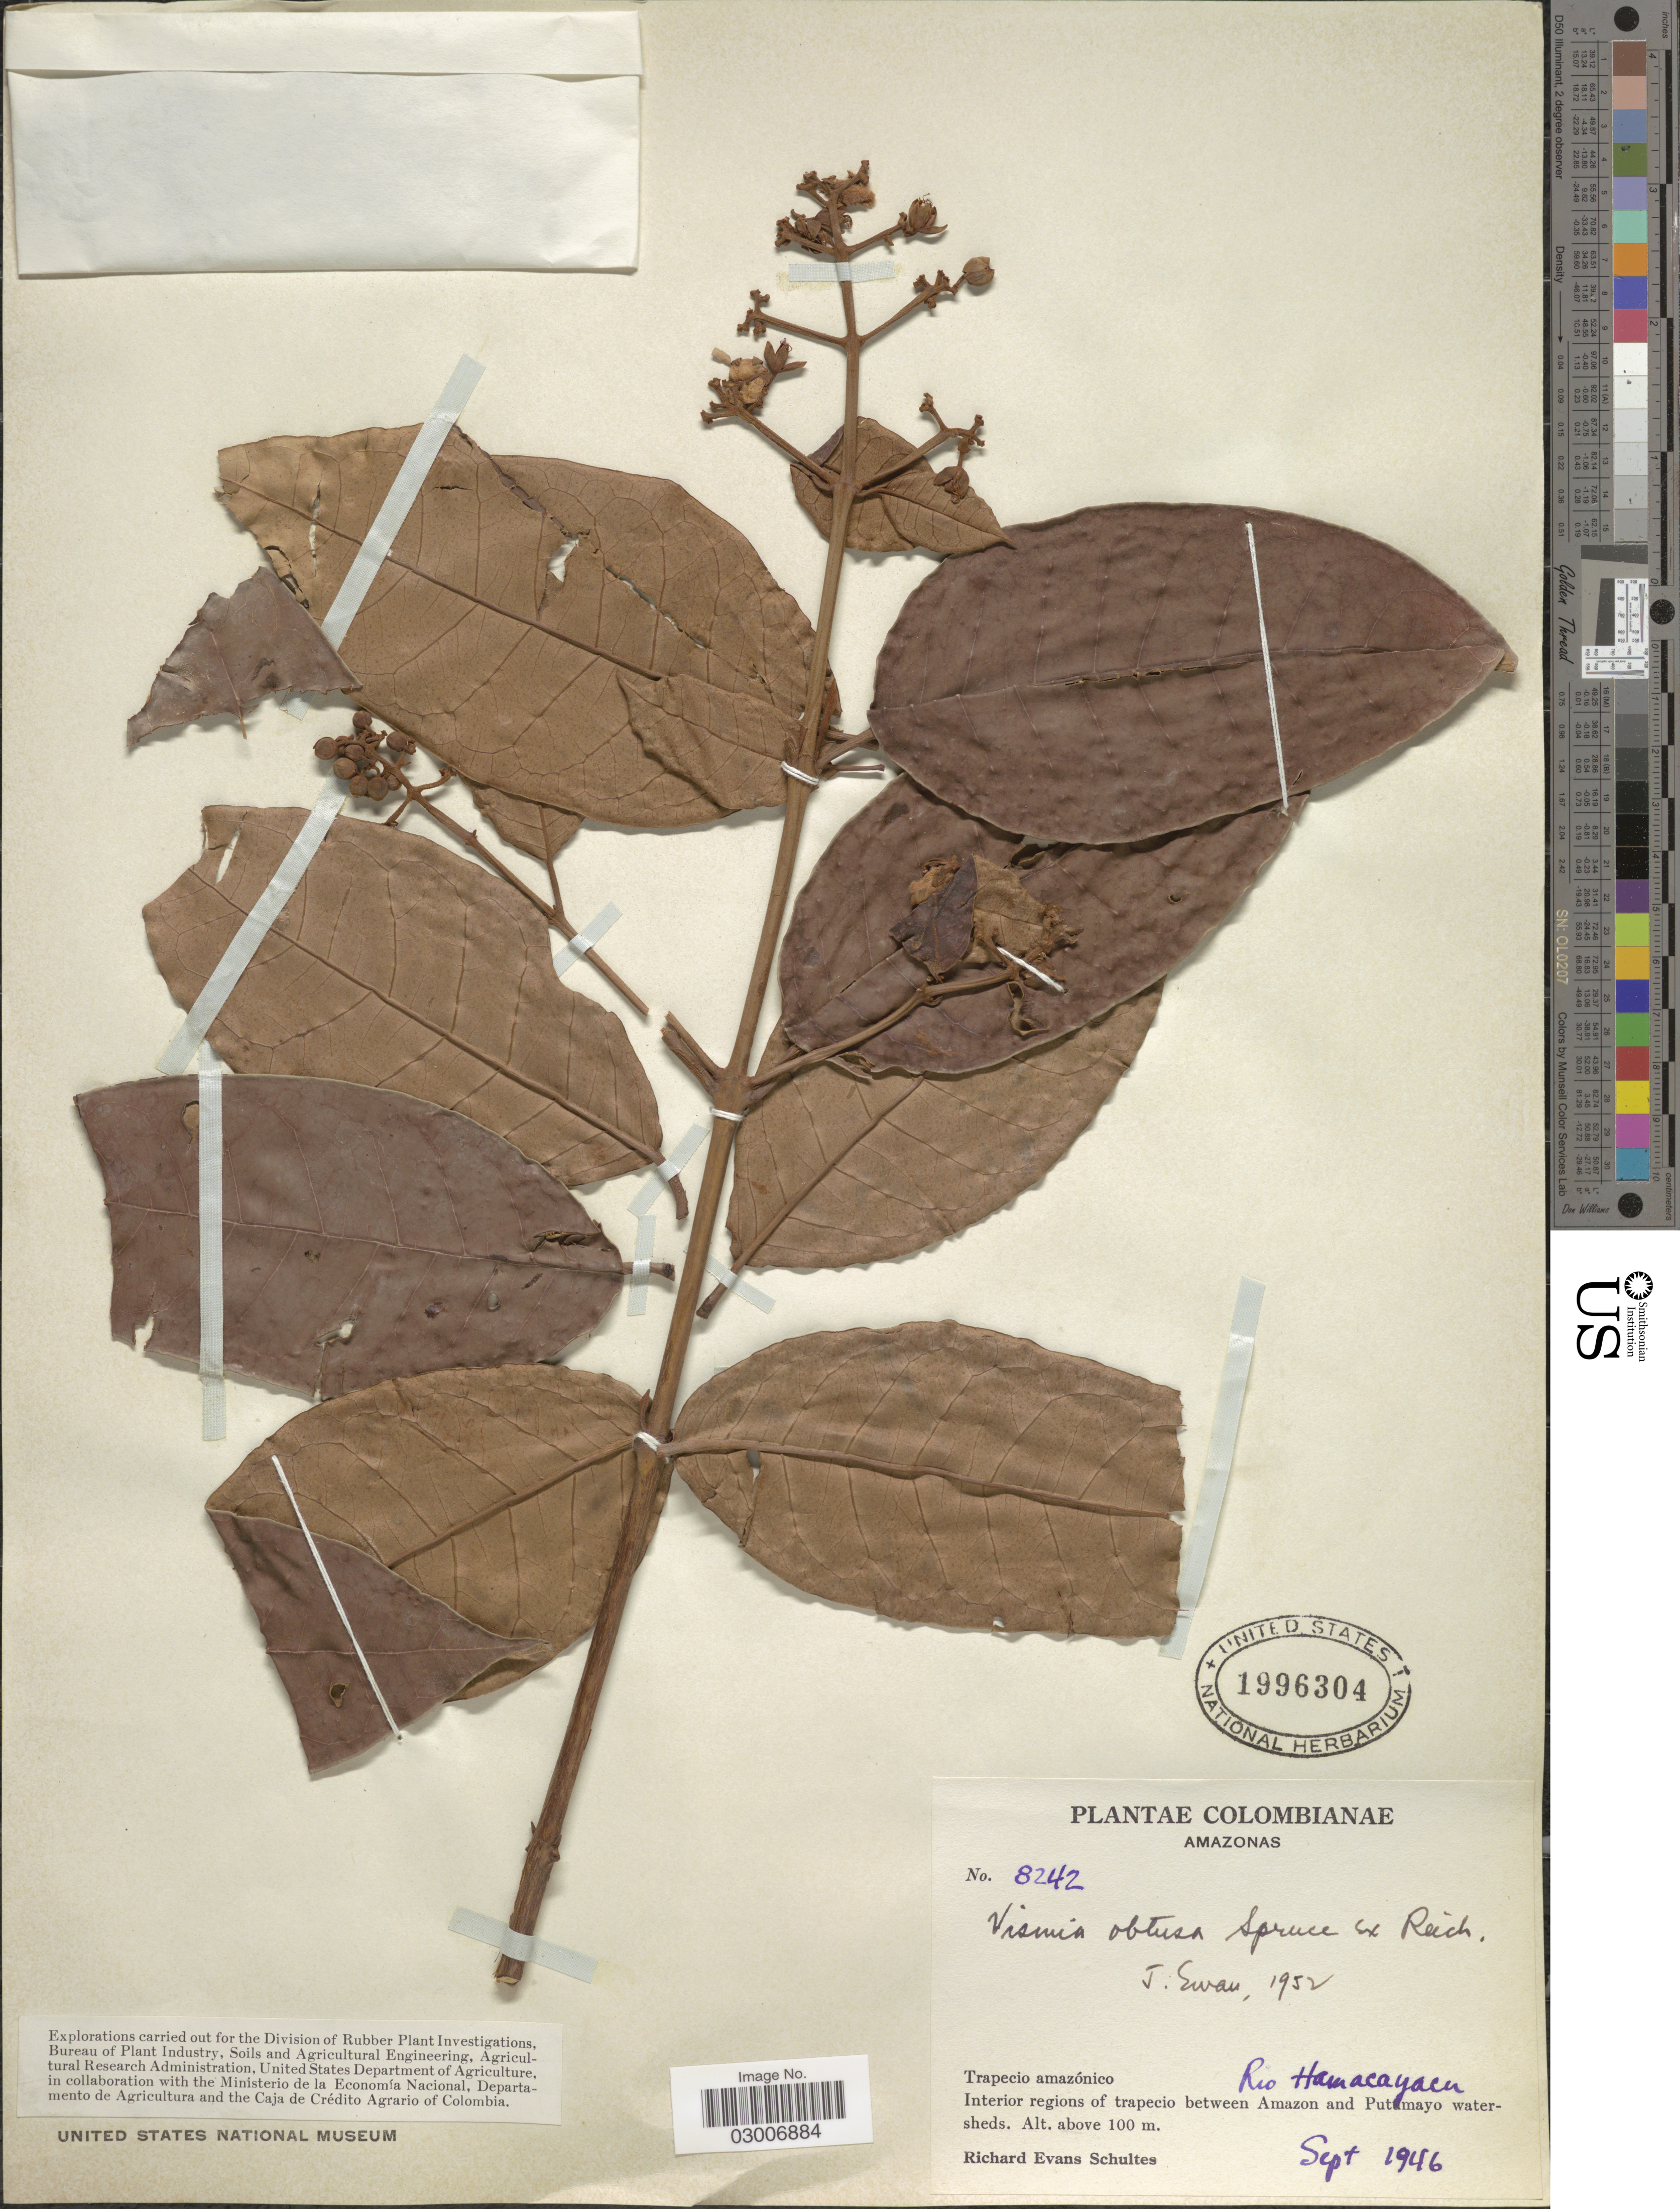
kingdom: Plantae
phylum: Tracheophyta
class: Magnoliopsida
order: Malpighiales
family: Hypericaceae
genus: Vismia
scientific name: Vismia obtusa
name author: Spruce ex Reichardt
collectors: R. E. Schultes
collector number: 8242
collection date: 1946-09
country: Colombia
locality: Trapecio amazónico. Interior regions of trapecio between Amazon and Putumayo watersheds. Rio Hamacayacu.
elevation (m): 100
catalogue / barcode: US 1996304